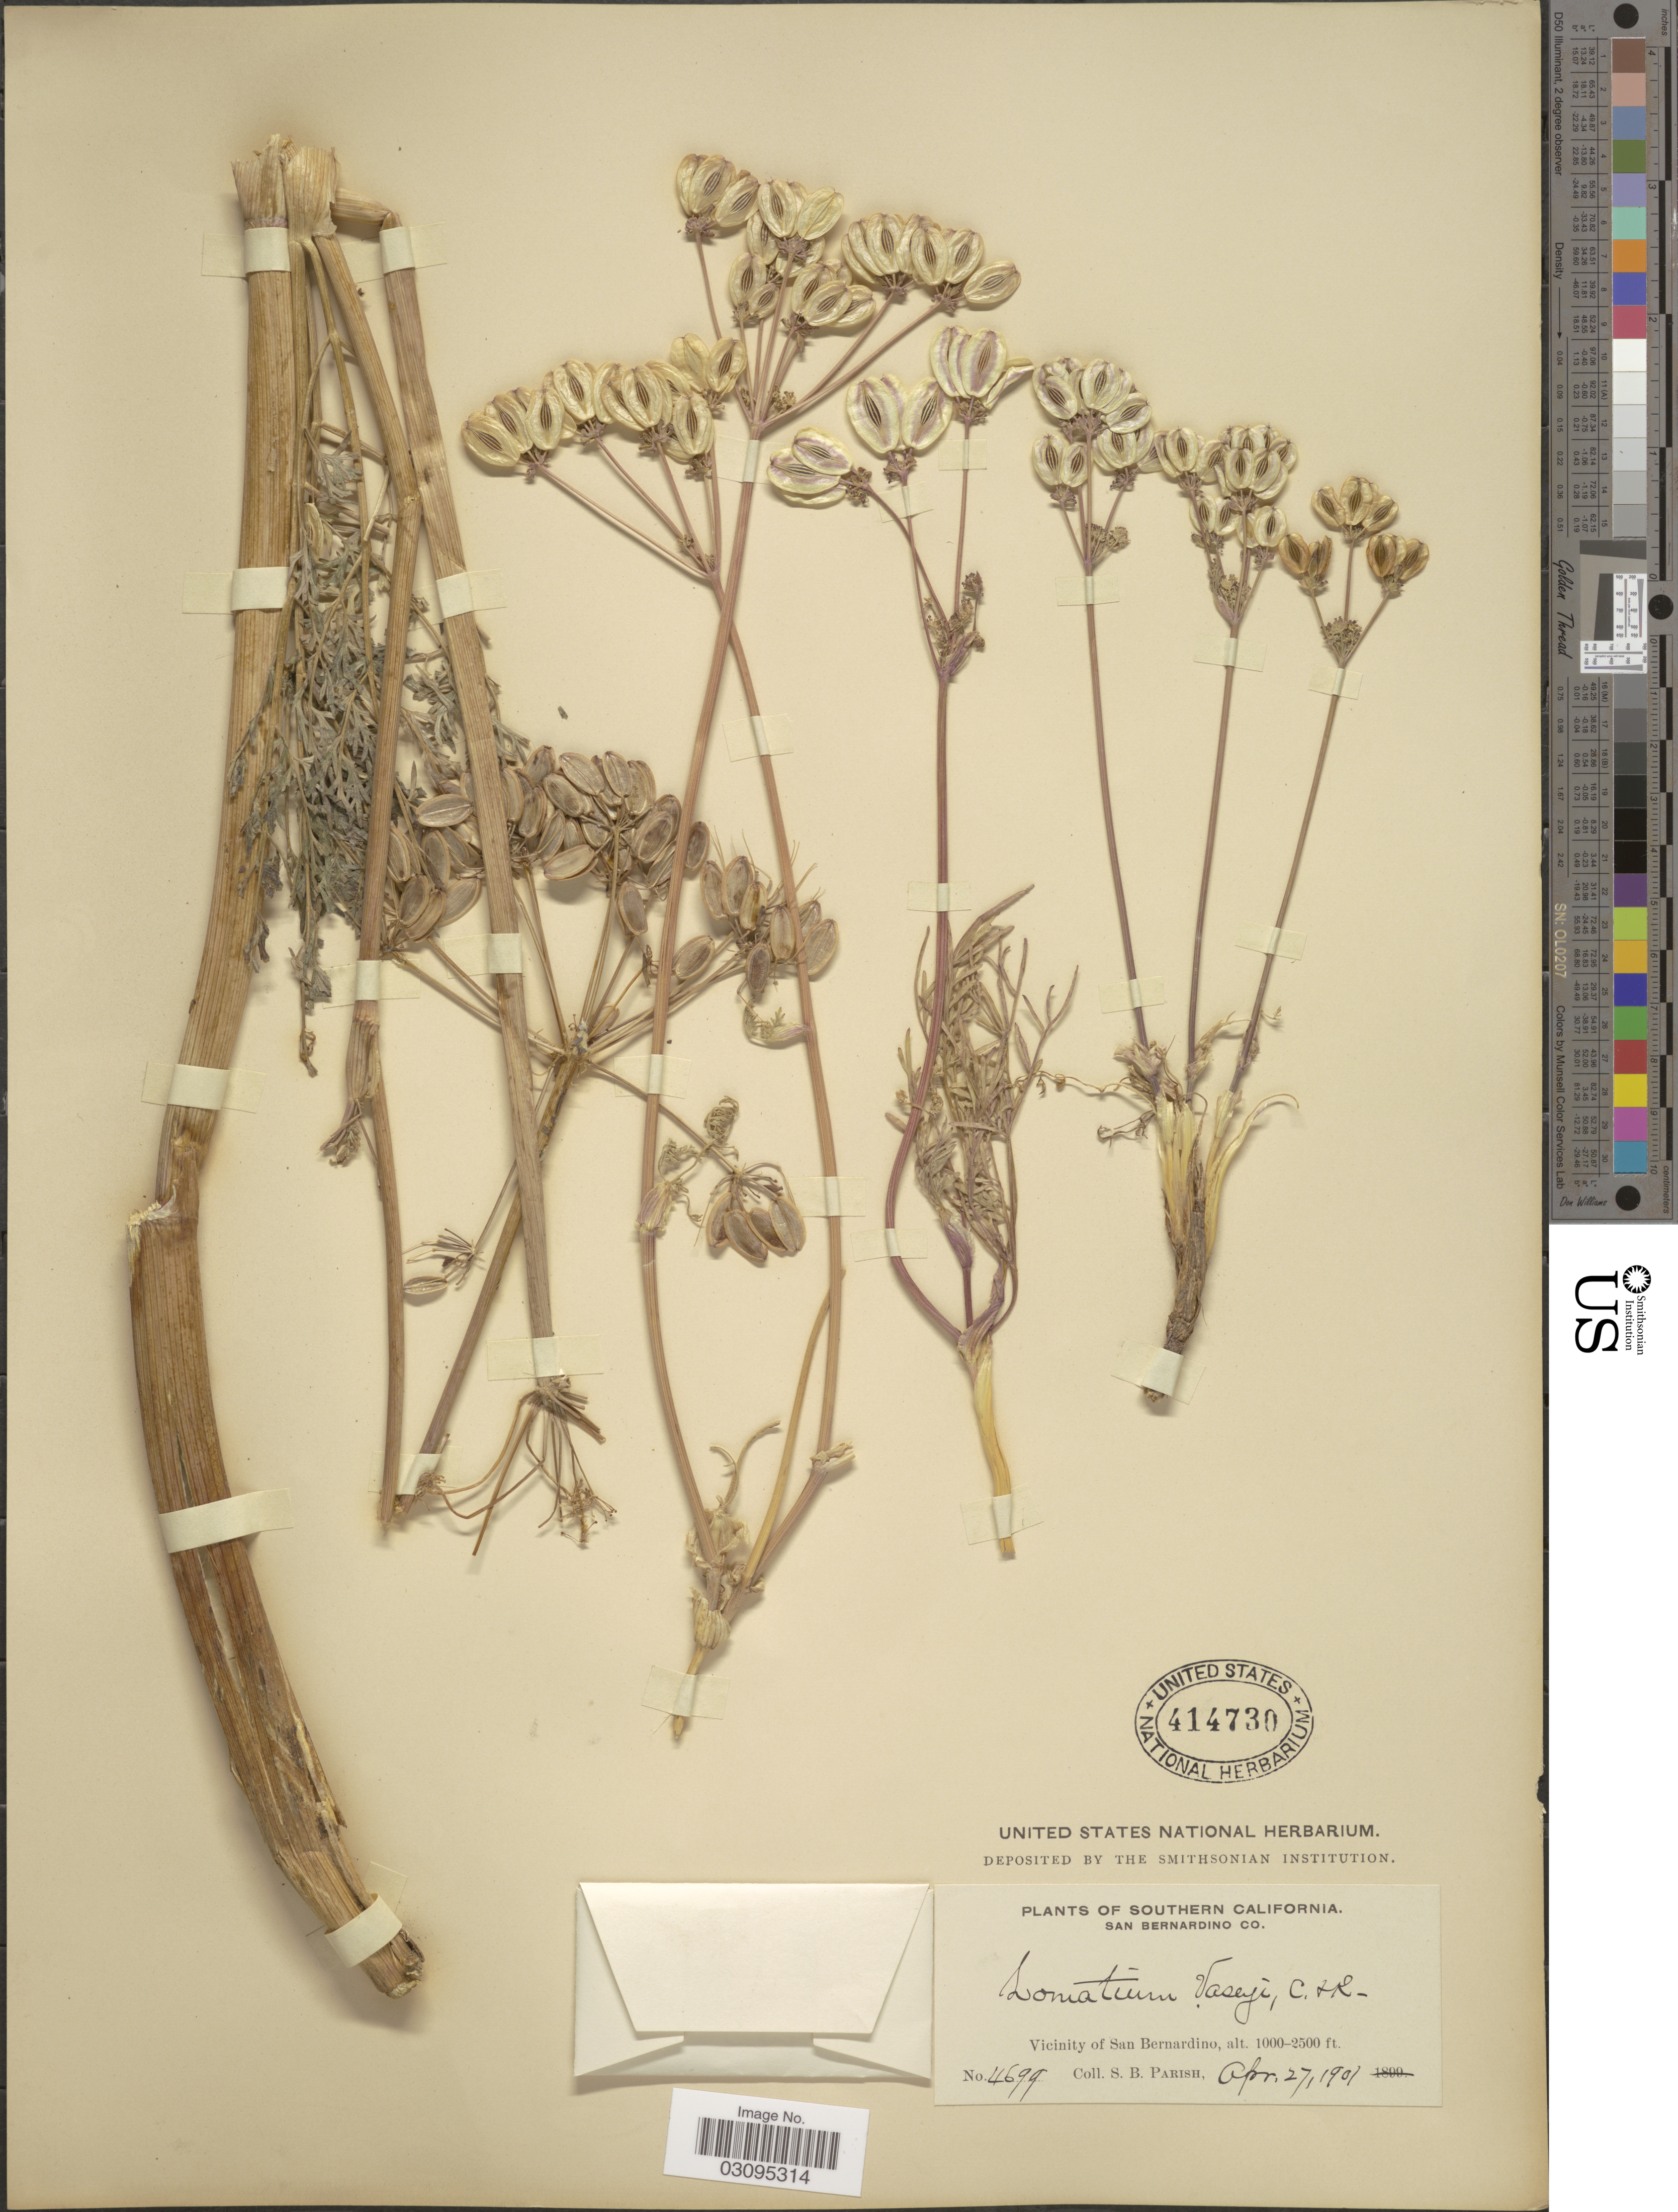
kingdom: Plantae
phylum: Tracheophyta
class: Magnoliopsida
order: Apiales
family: Apiaceae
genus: Lomatium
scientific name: Lomatium vaseyi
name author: (J.M. Coult. & Rose) J.M. Coult. & Rose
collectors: S. B. Parish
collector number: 4699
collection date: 1901-04-27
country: United States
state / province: California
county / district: San Bernardino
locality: Southern California, San Bernardino Co., Vicinity of San Bernardino.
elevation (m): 305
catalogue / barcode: US 414730